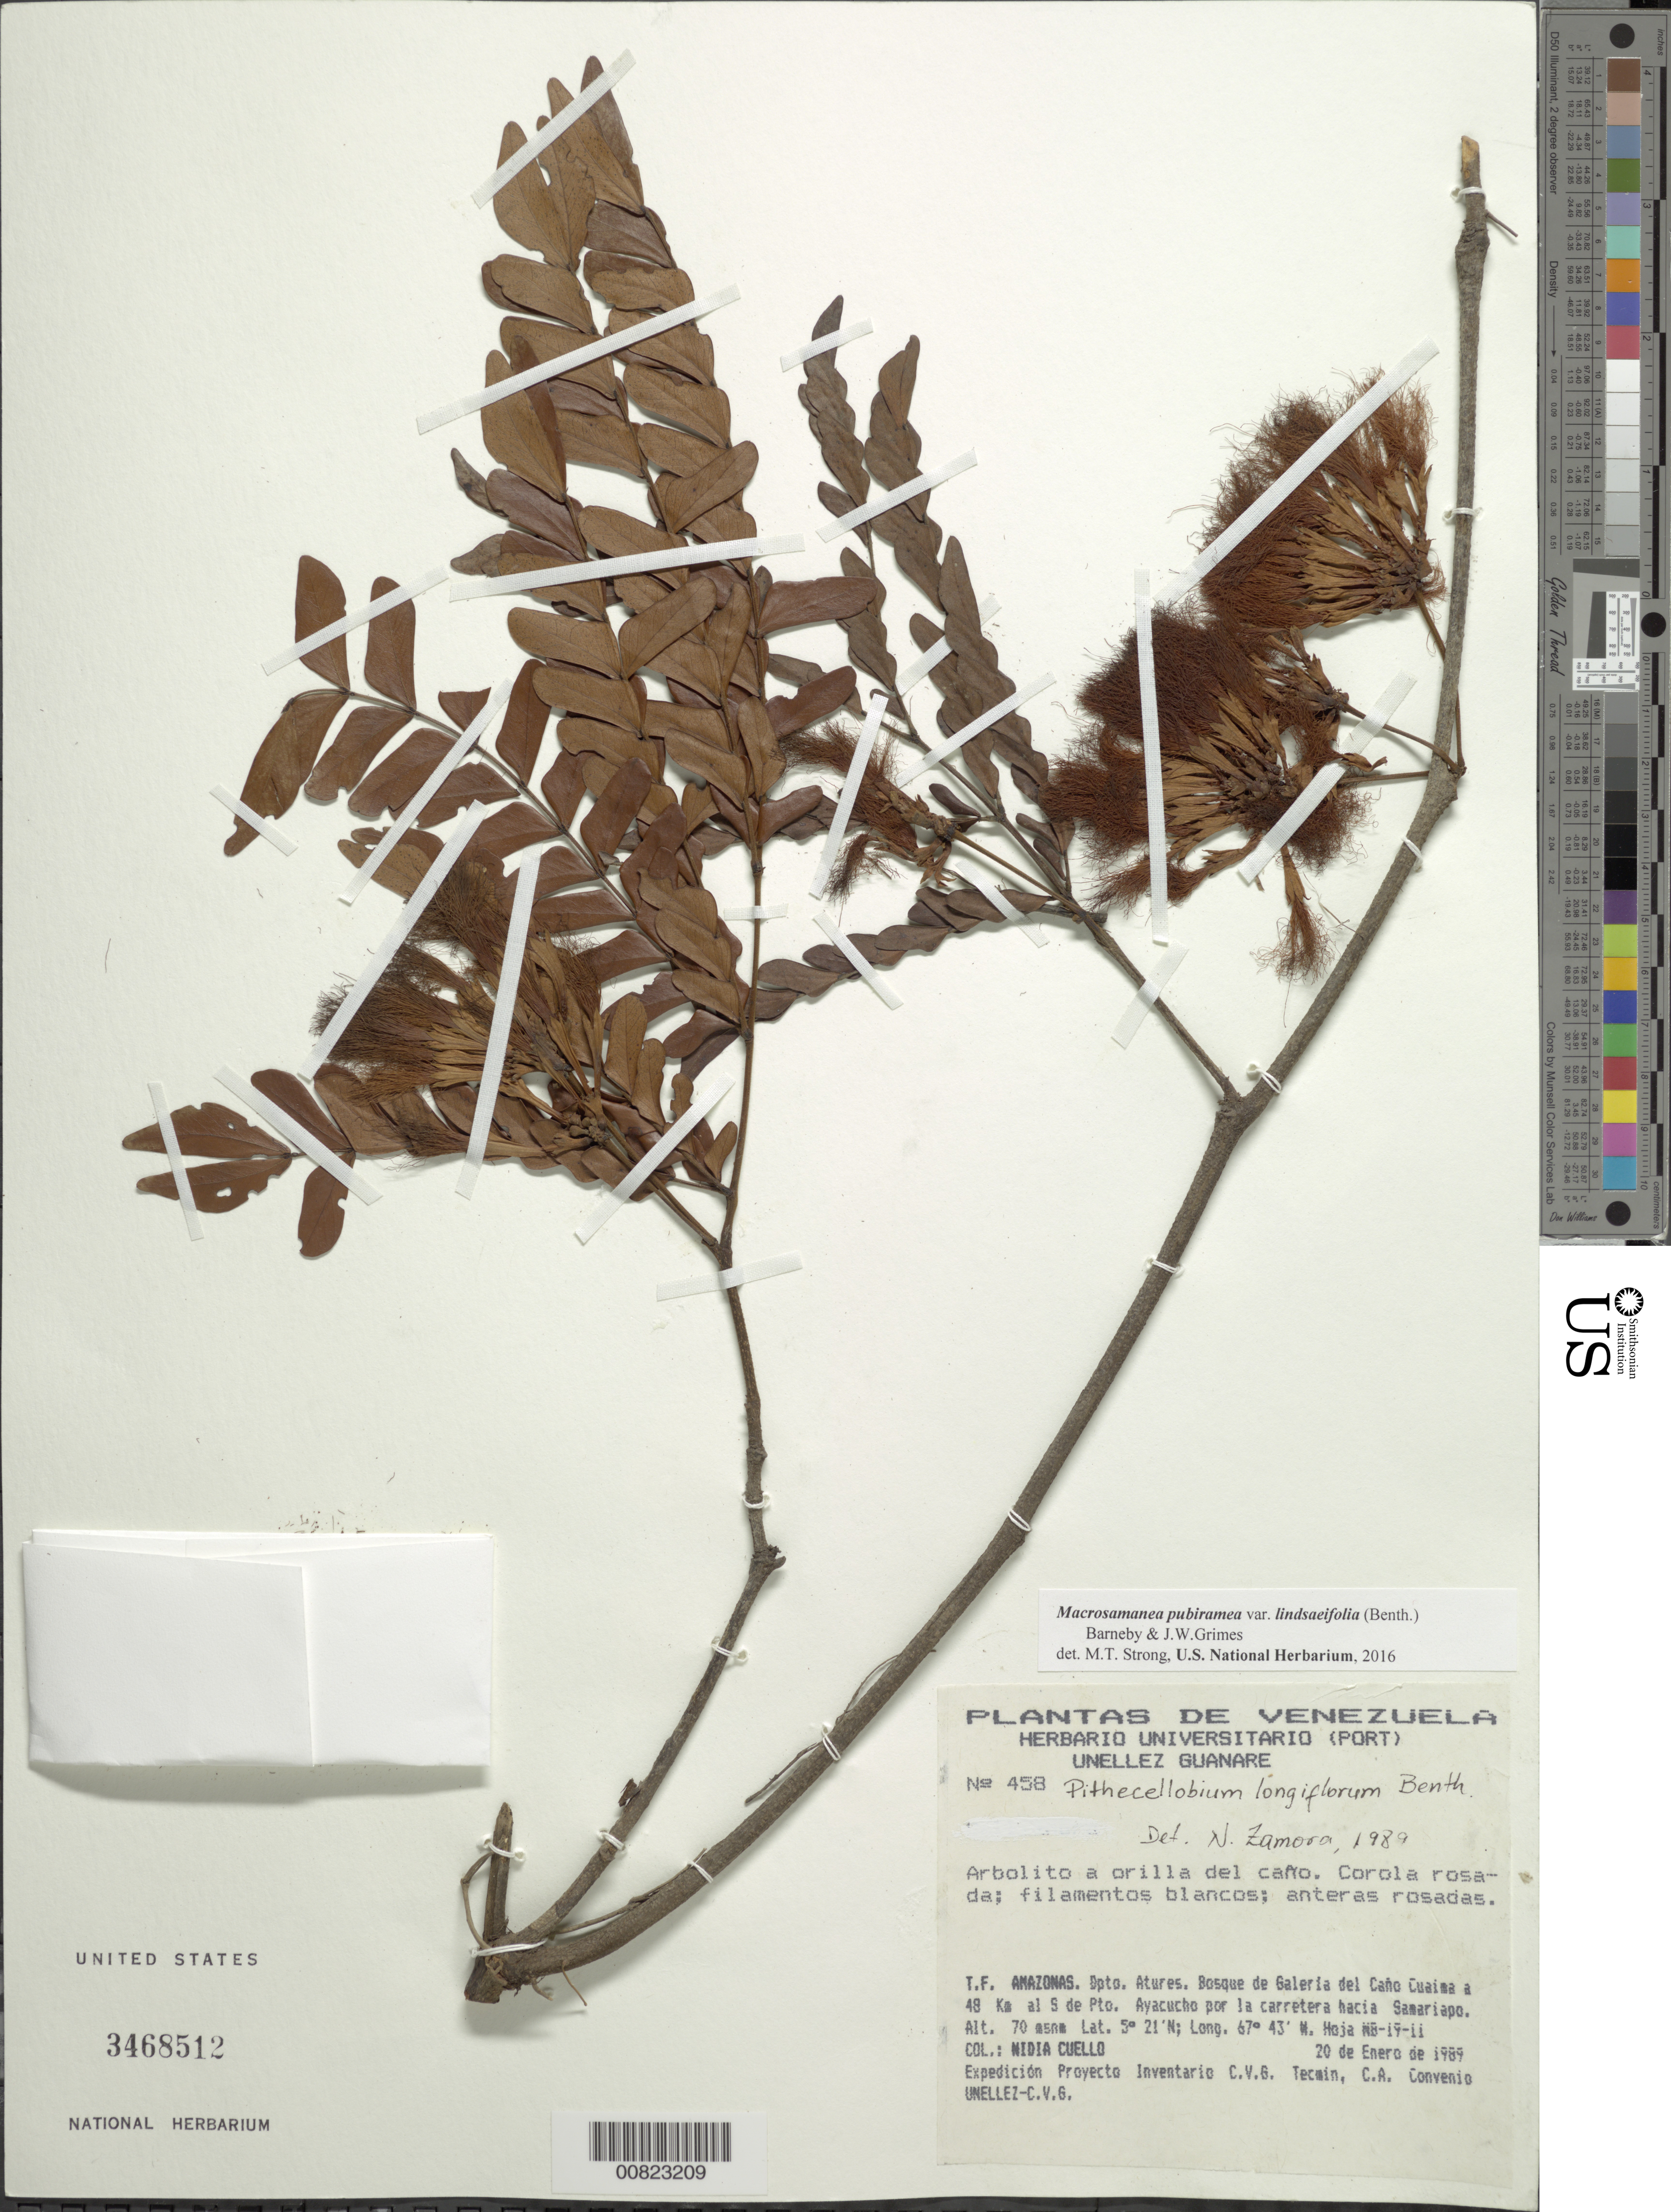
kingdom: Plantae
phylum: Tracheophyta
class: Magnoliopsida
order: Fabales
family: Fabaceae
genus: Macrosamanea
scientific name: Macrosamanea pubiramea var. lindsaeifolia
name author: (Spruce ex Benth.) Barneby & J.W. Grimes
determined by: Strong, M. T., (US), Smithsonian Institution - National Museum of Natural History (UNITED STATES)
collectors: N. L. Cuello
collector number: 458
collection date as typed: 20-Jan-89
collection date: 1989-01-20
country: Venezuela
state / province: Amazonas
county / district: Atures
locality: Caño Cuaima a 48 km S Pto. Ayacucho por la carretera hacia Samariapo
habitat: Gallery forest; edge of caño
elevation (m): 70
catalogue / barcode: US 3468512